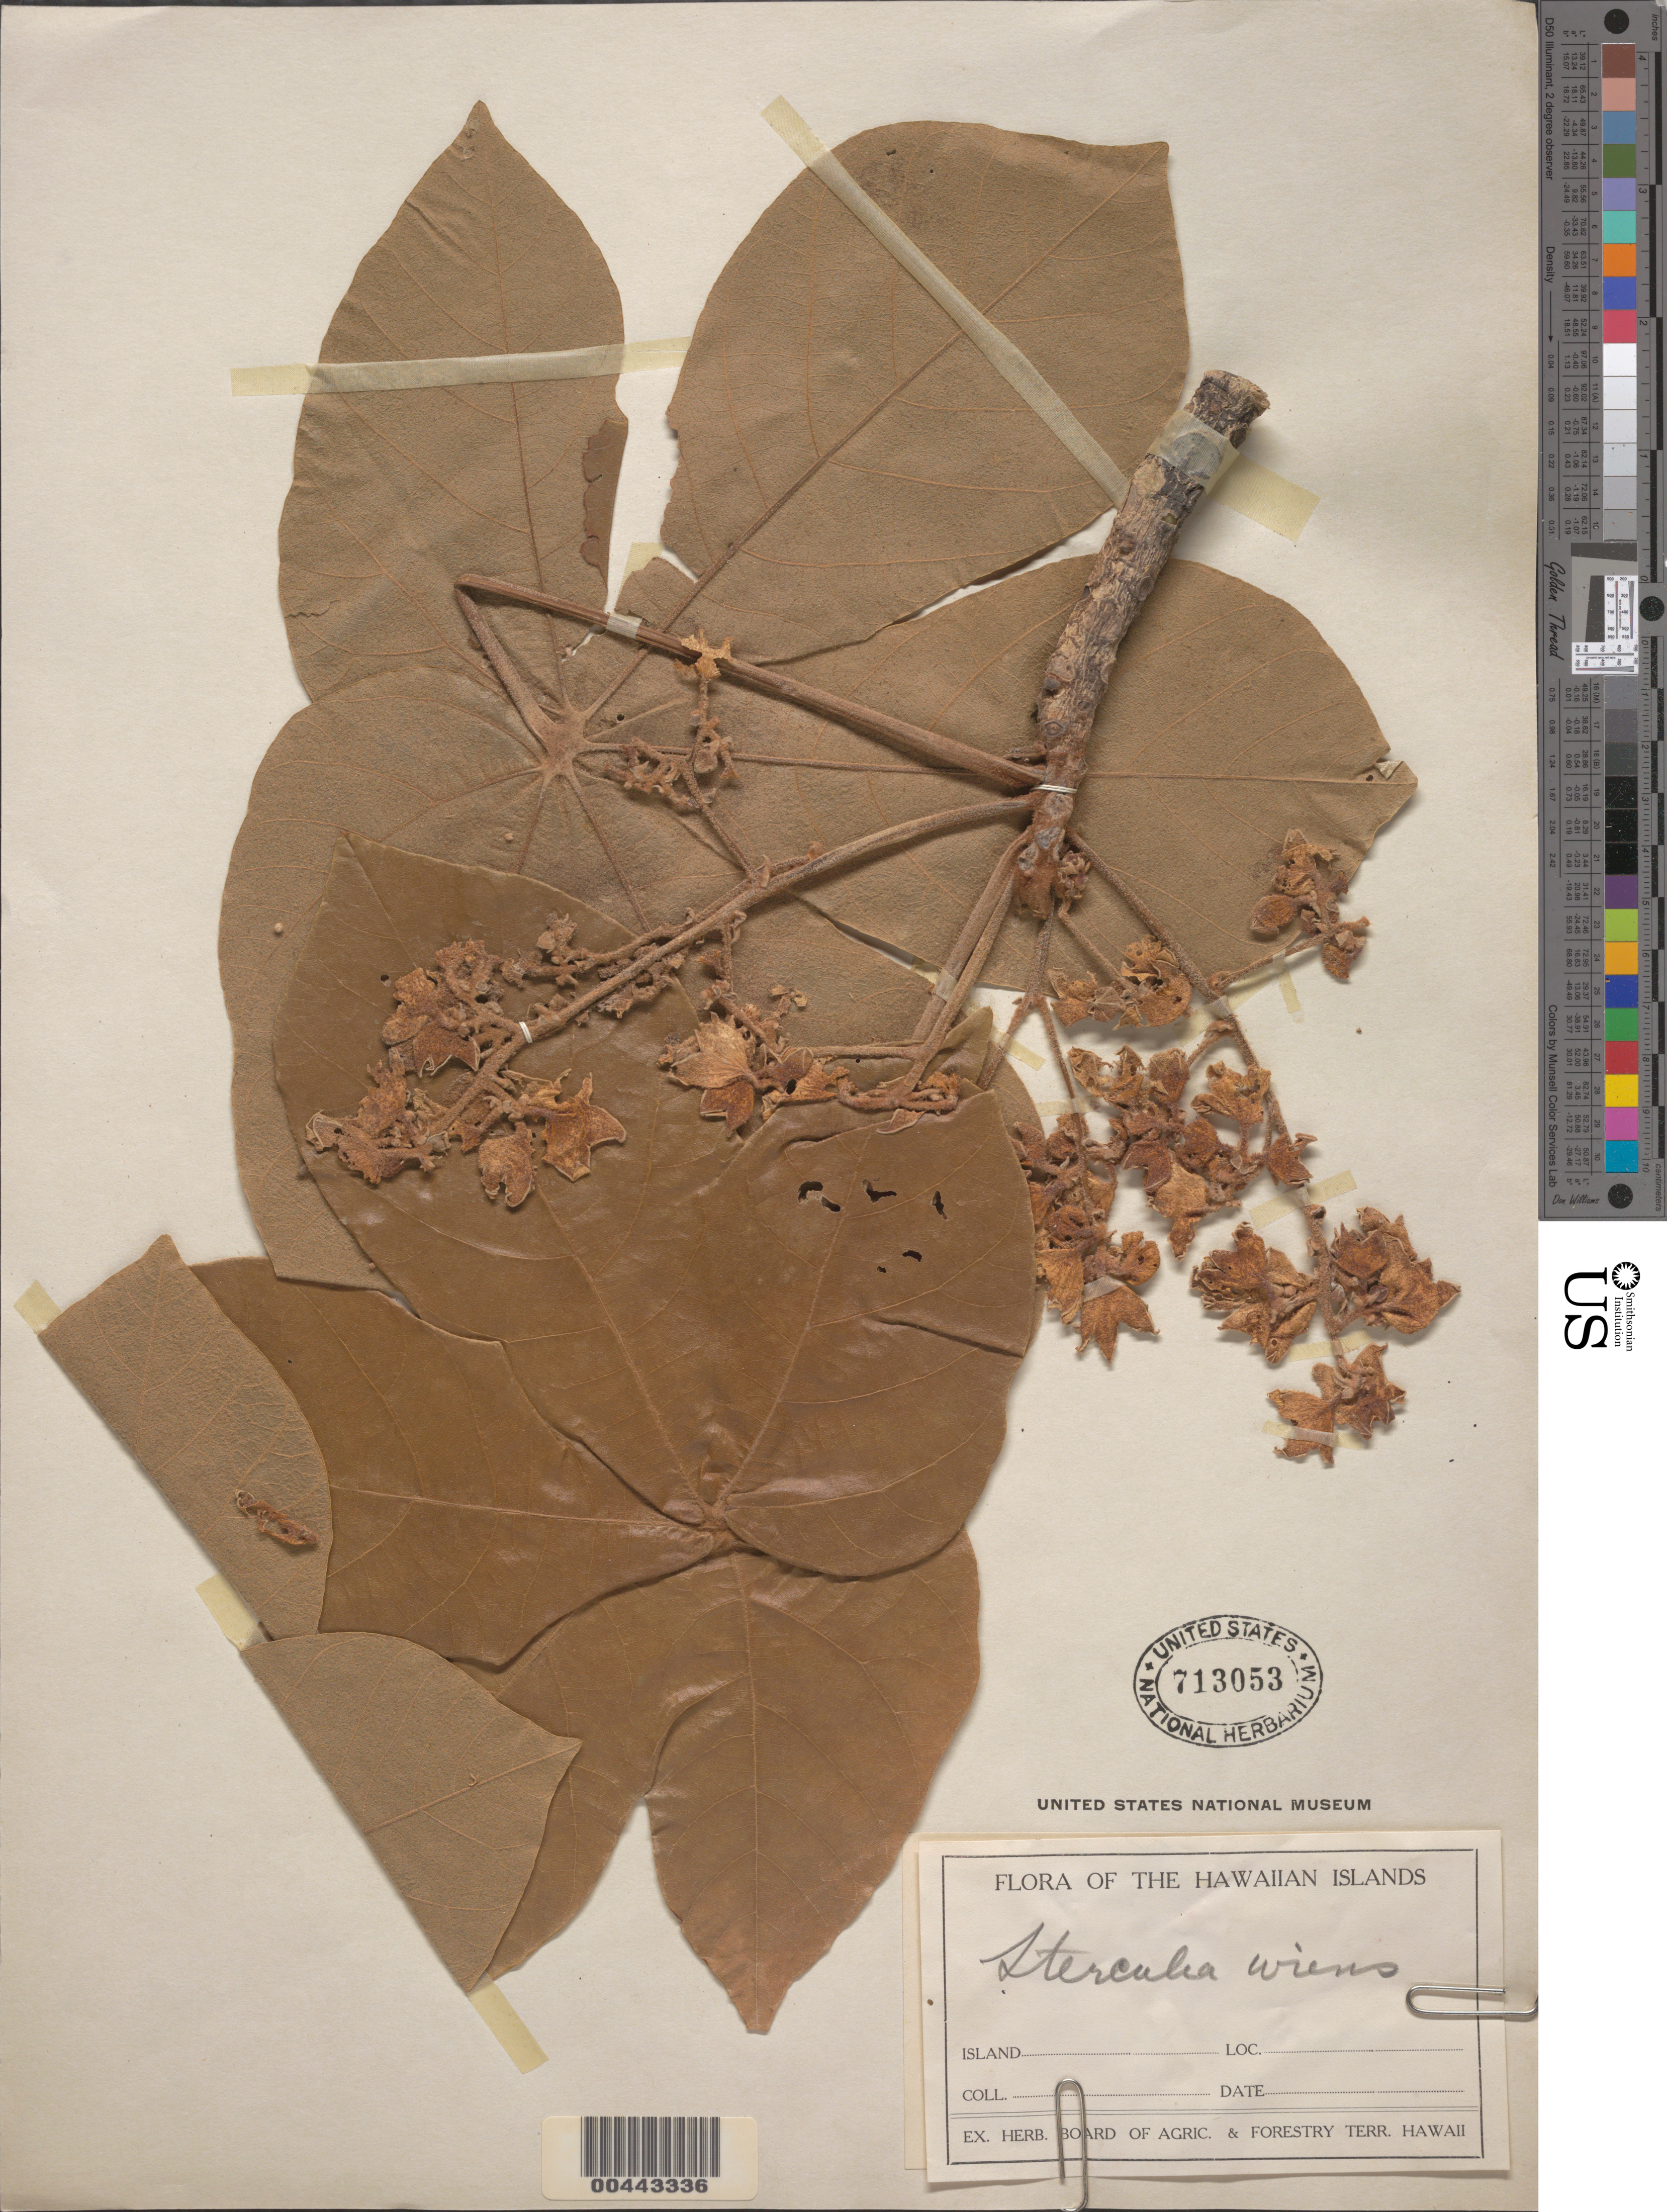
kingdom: Plantae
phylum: Tracheophyta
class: Magnoliopsida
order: Malvales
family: Malvaceae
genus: Sterculia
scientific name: Sterculia urens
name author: Roxb.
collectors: W. Hillebrand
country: United States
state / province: Hawaii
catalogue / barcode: US 713053